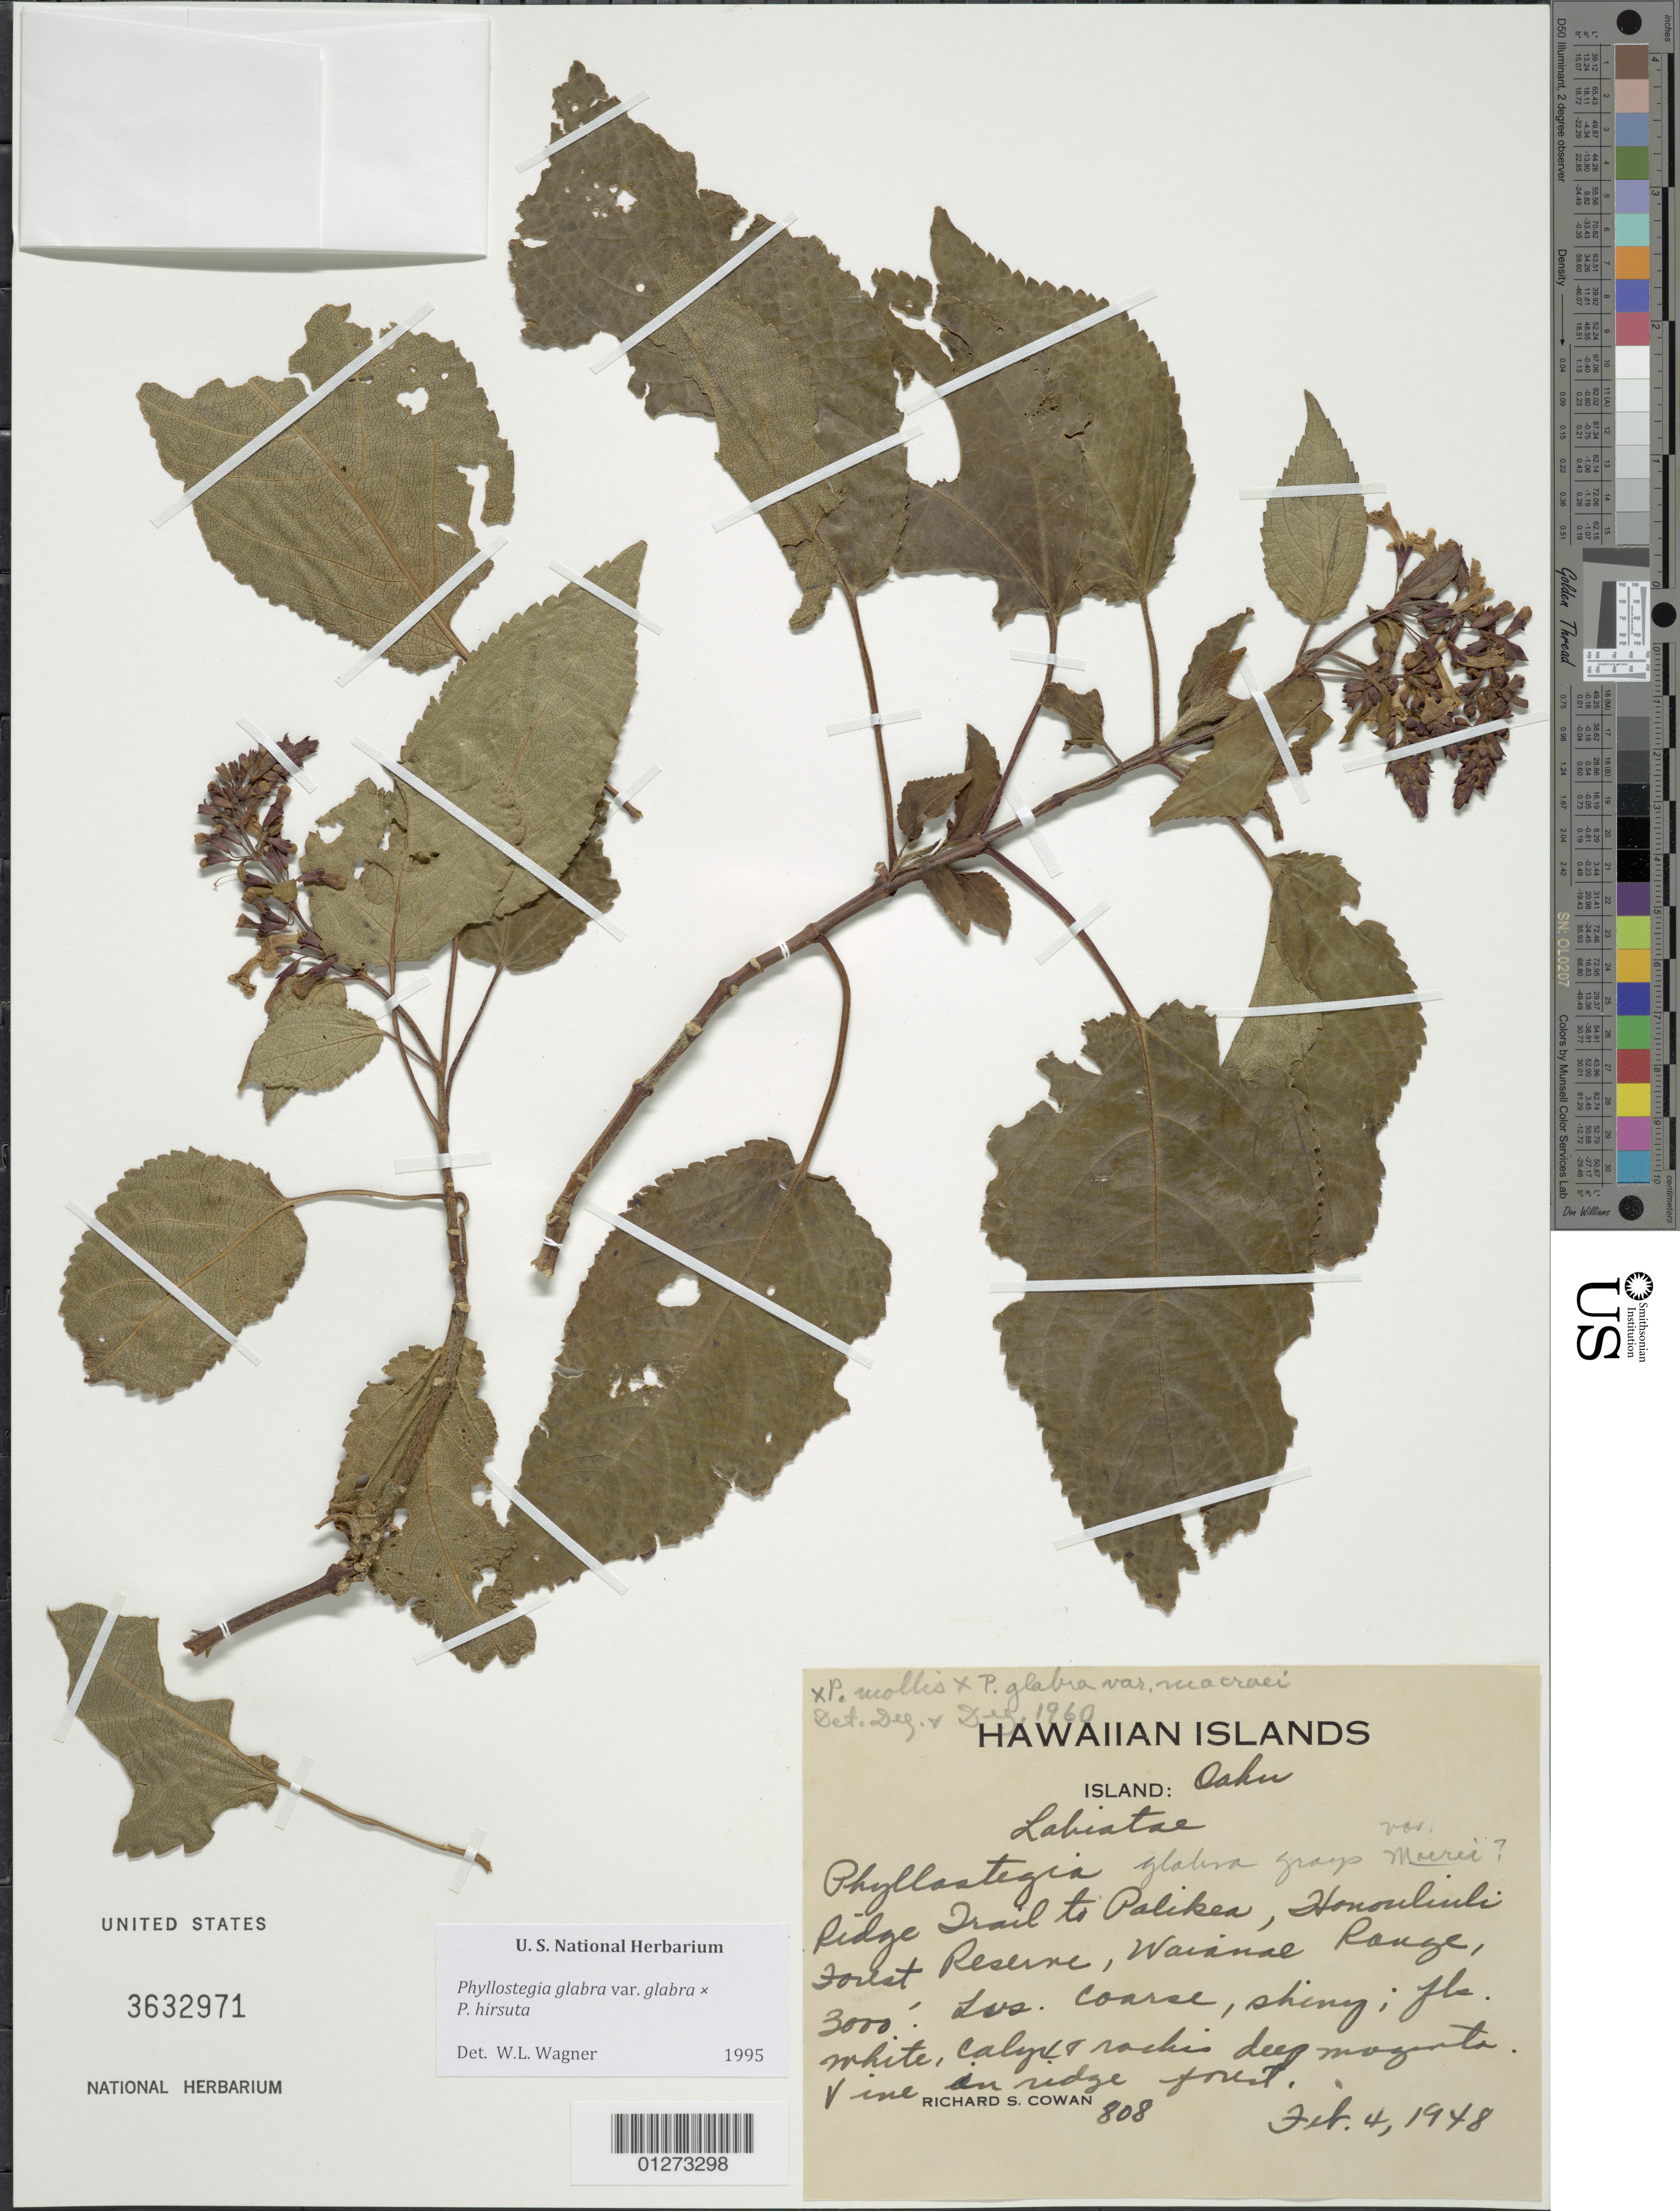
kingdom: Plantae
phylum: Tracheophyta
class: Magnoliopsida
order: Lamiales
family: Lamiaceae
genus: Phyllostegia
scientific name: Phyllostegia glabra var. glabra x P. hirsuta Benth.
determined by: Wagner, W. L., (BOT), Smithsonian Institution - National Museum of Natural History (UNITED STATES)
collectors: R. S. Cowan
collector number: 808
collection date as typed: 4 Feb 1948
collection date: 1948-02-04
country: United States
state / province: Hawaii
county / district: Honolulu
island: Oahu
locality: Ridge Trail to Palikea, Honouliuli Forest Reserve, Waianae Range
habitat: Ridge forest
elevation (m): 914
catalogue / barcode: US 3632971